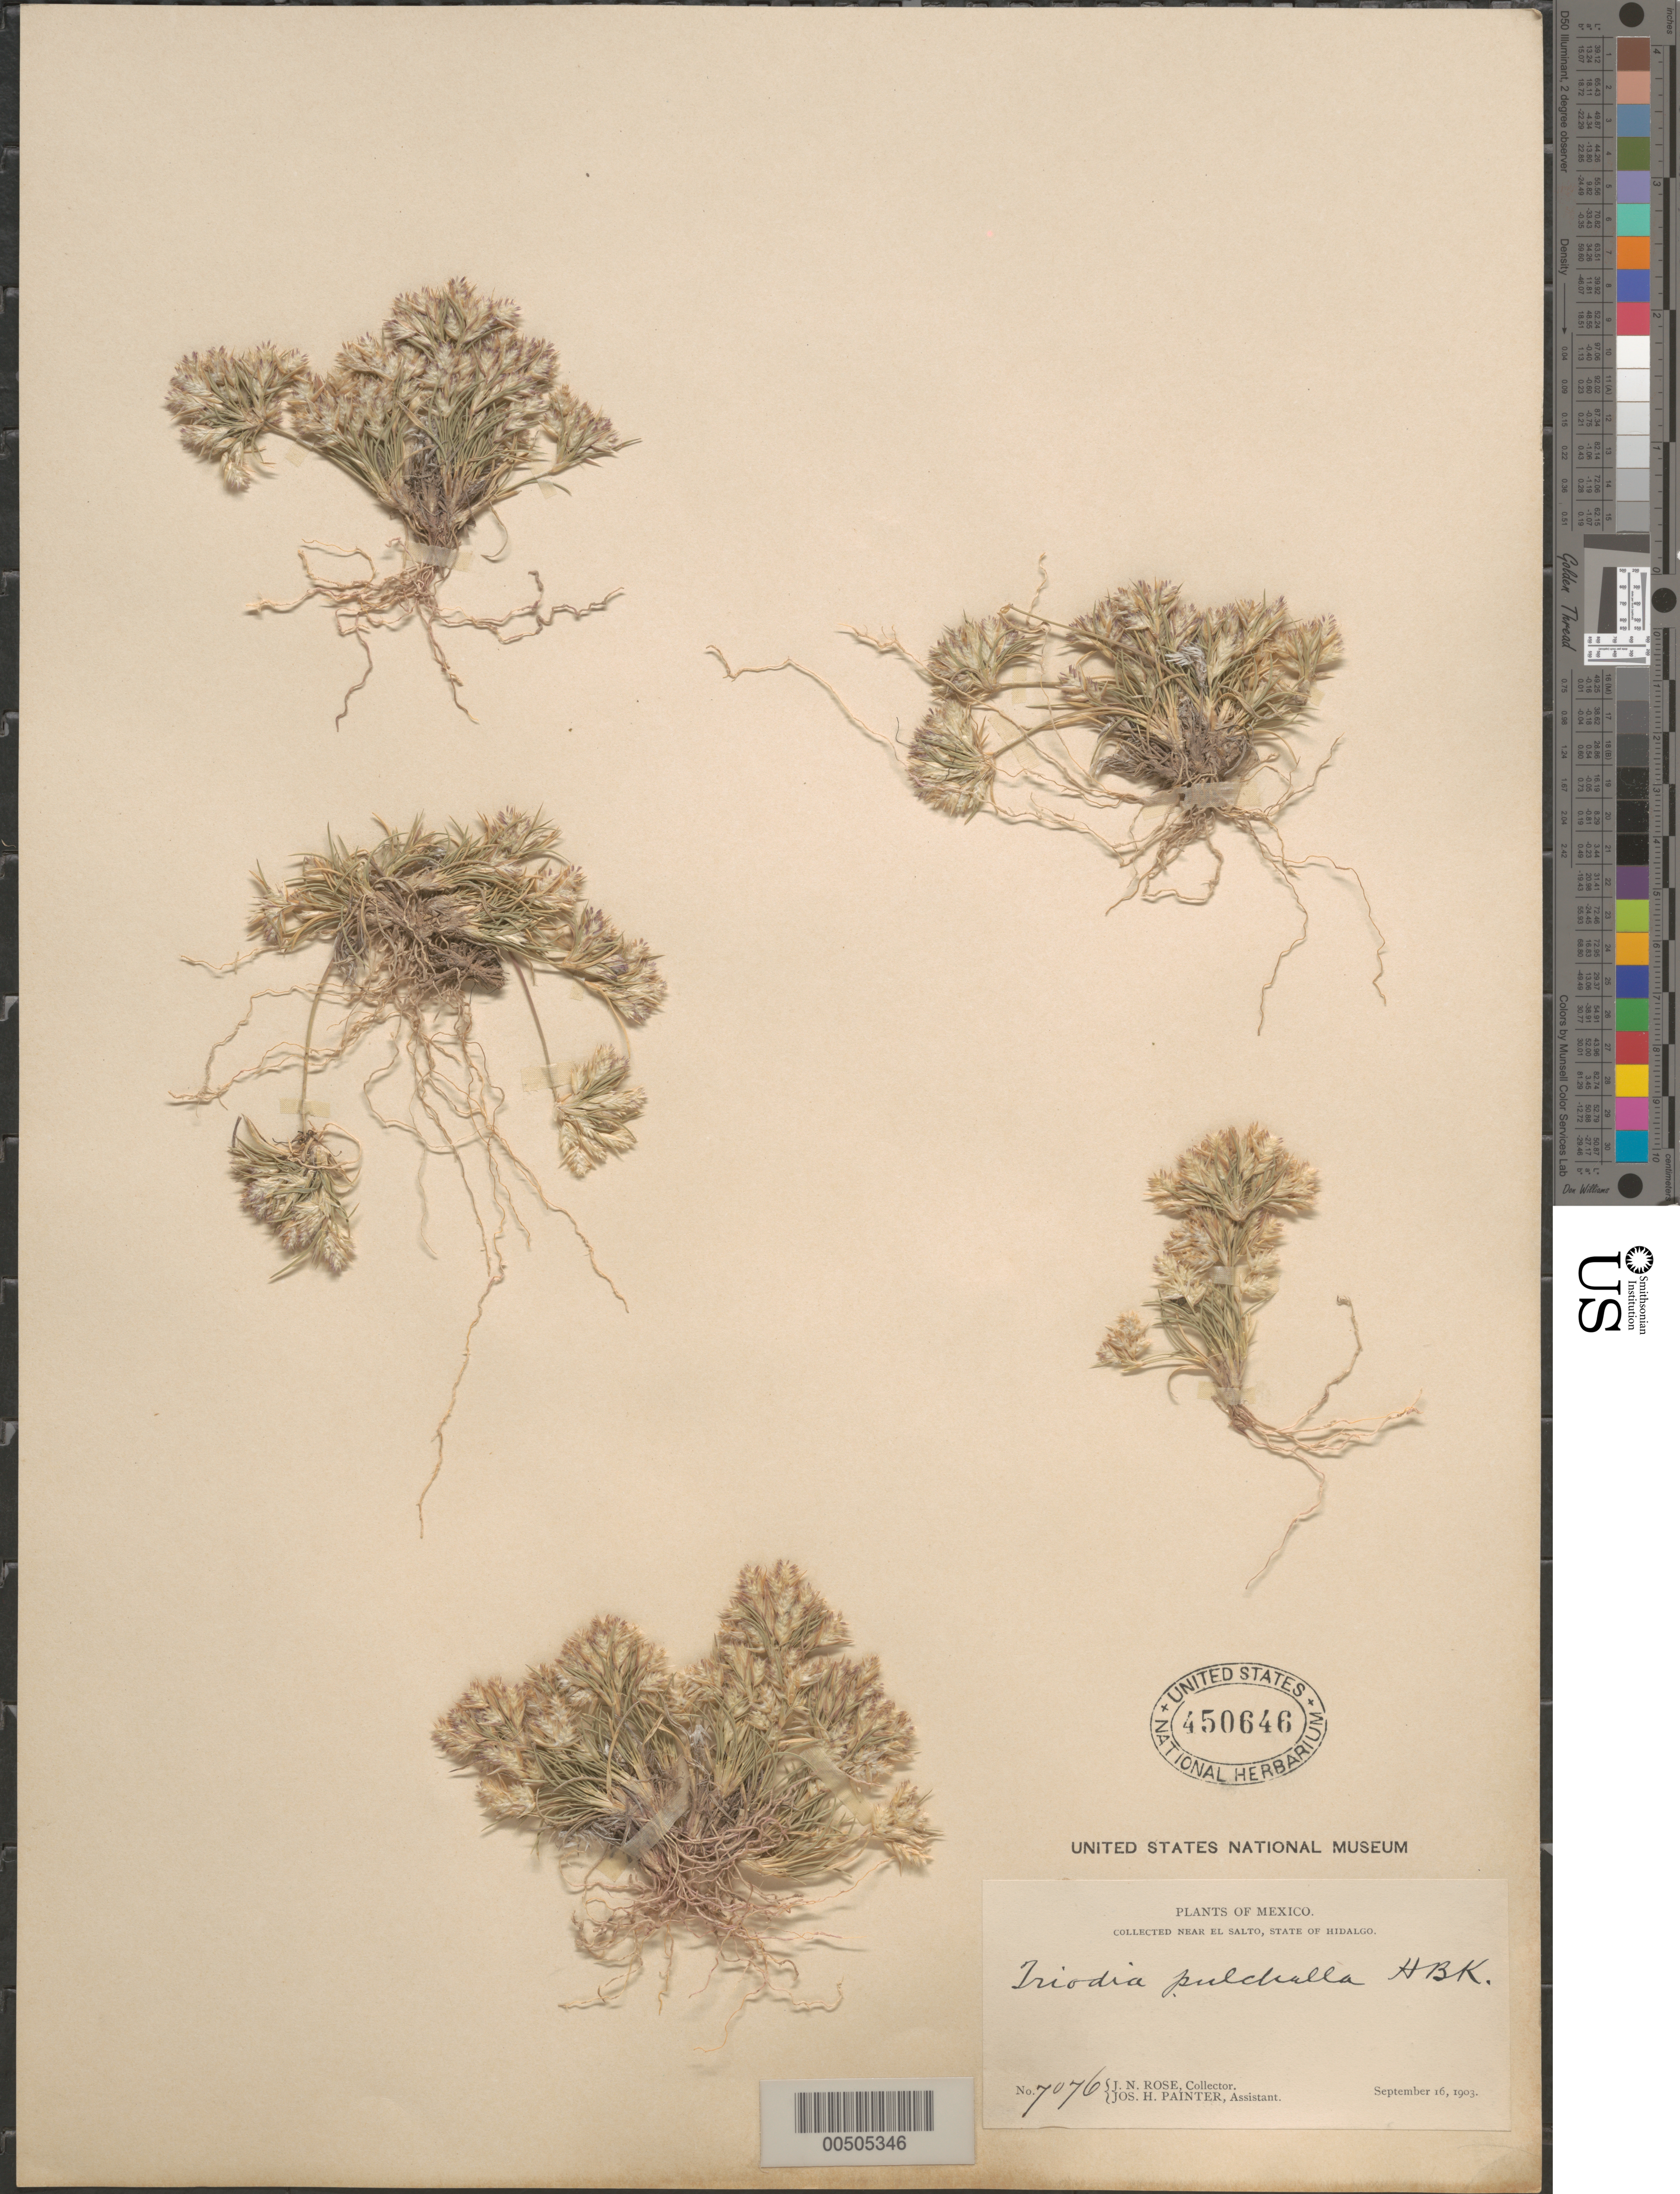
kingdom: Plantae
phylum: Tracheophyta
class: Liliopsida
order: Poales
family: Poaceae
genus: Erioneuron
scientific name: Erioneuron pulchellum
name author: (Kunth) Tateoka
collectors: J. N. Rose & J. H. Painter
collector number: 7076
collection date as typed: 16 Sep 1903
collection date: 1903-09-16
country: Mexico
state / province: Hidalgo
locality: Near El Salto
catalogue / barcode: US 450646